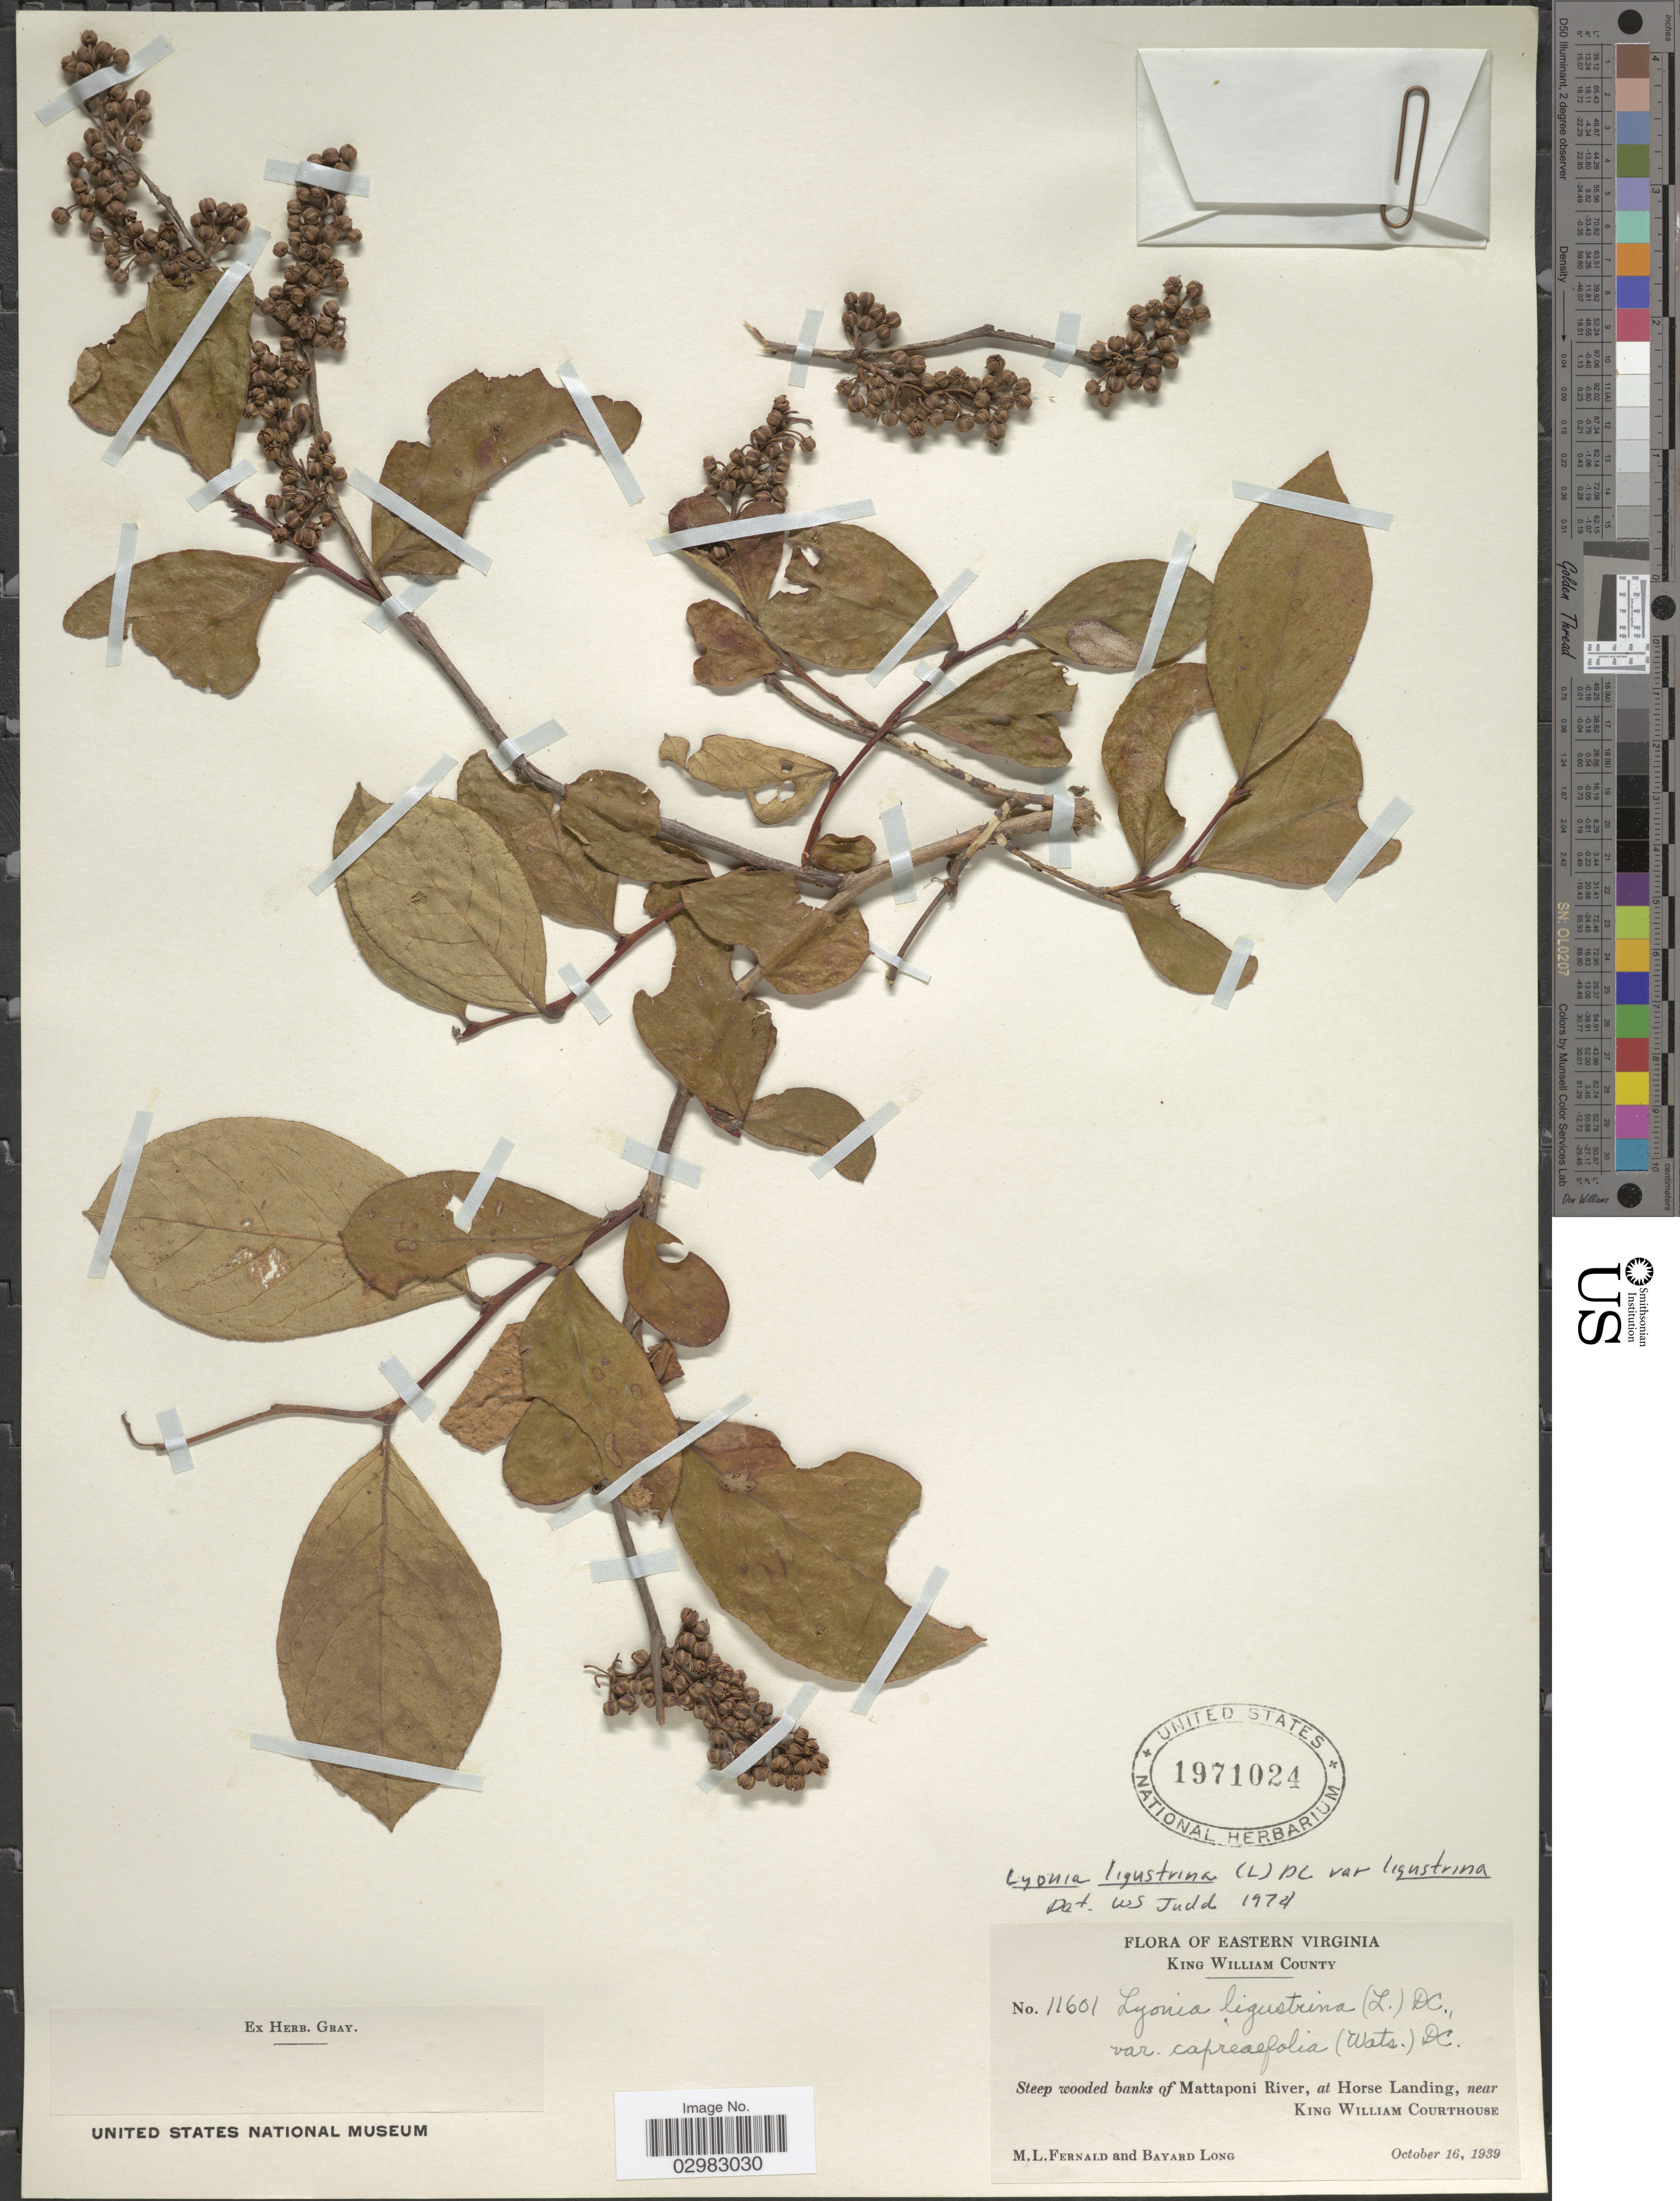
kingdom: Plantae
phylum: Tracheophyta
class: Magnoliopsida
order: Ericales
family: Ericaceae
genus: Lyonia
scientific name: Lyonia ligustrina var. ligustrina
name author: (L.) DC.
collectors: M. L. Fernald & B. Long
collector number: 11601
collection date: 1939-10-16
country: United States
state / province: Virginia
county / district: King William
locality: Eastern Virginia, King William County, steep wooded banks of Mattaponi River, at Horse Landing, near King William Courthouse.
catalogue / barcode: US 1971024